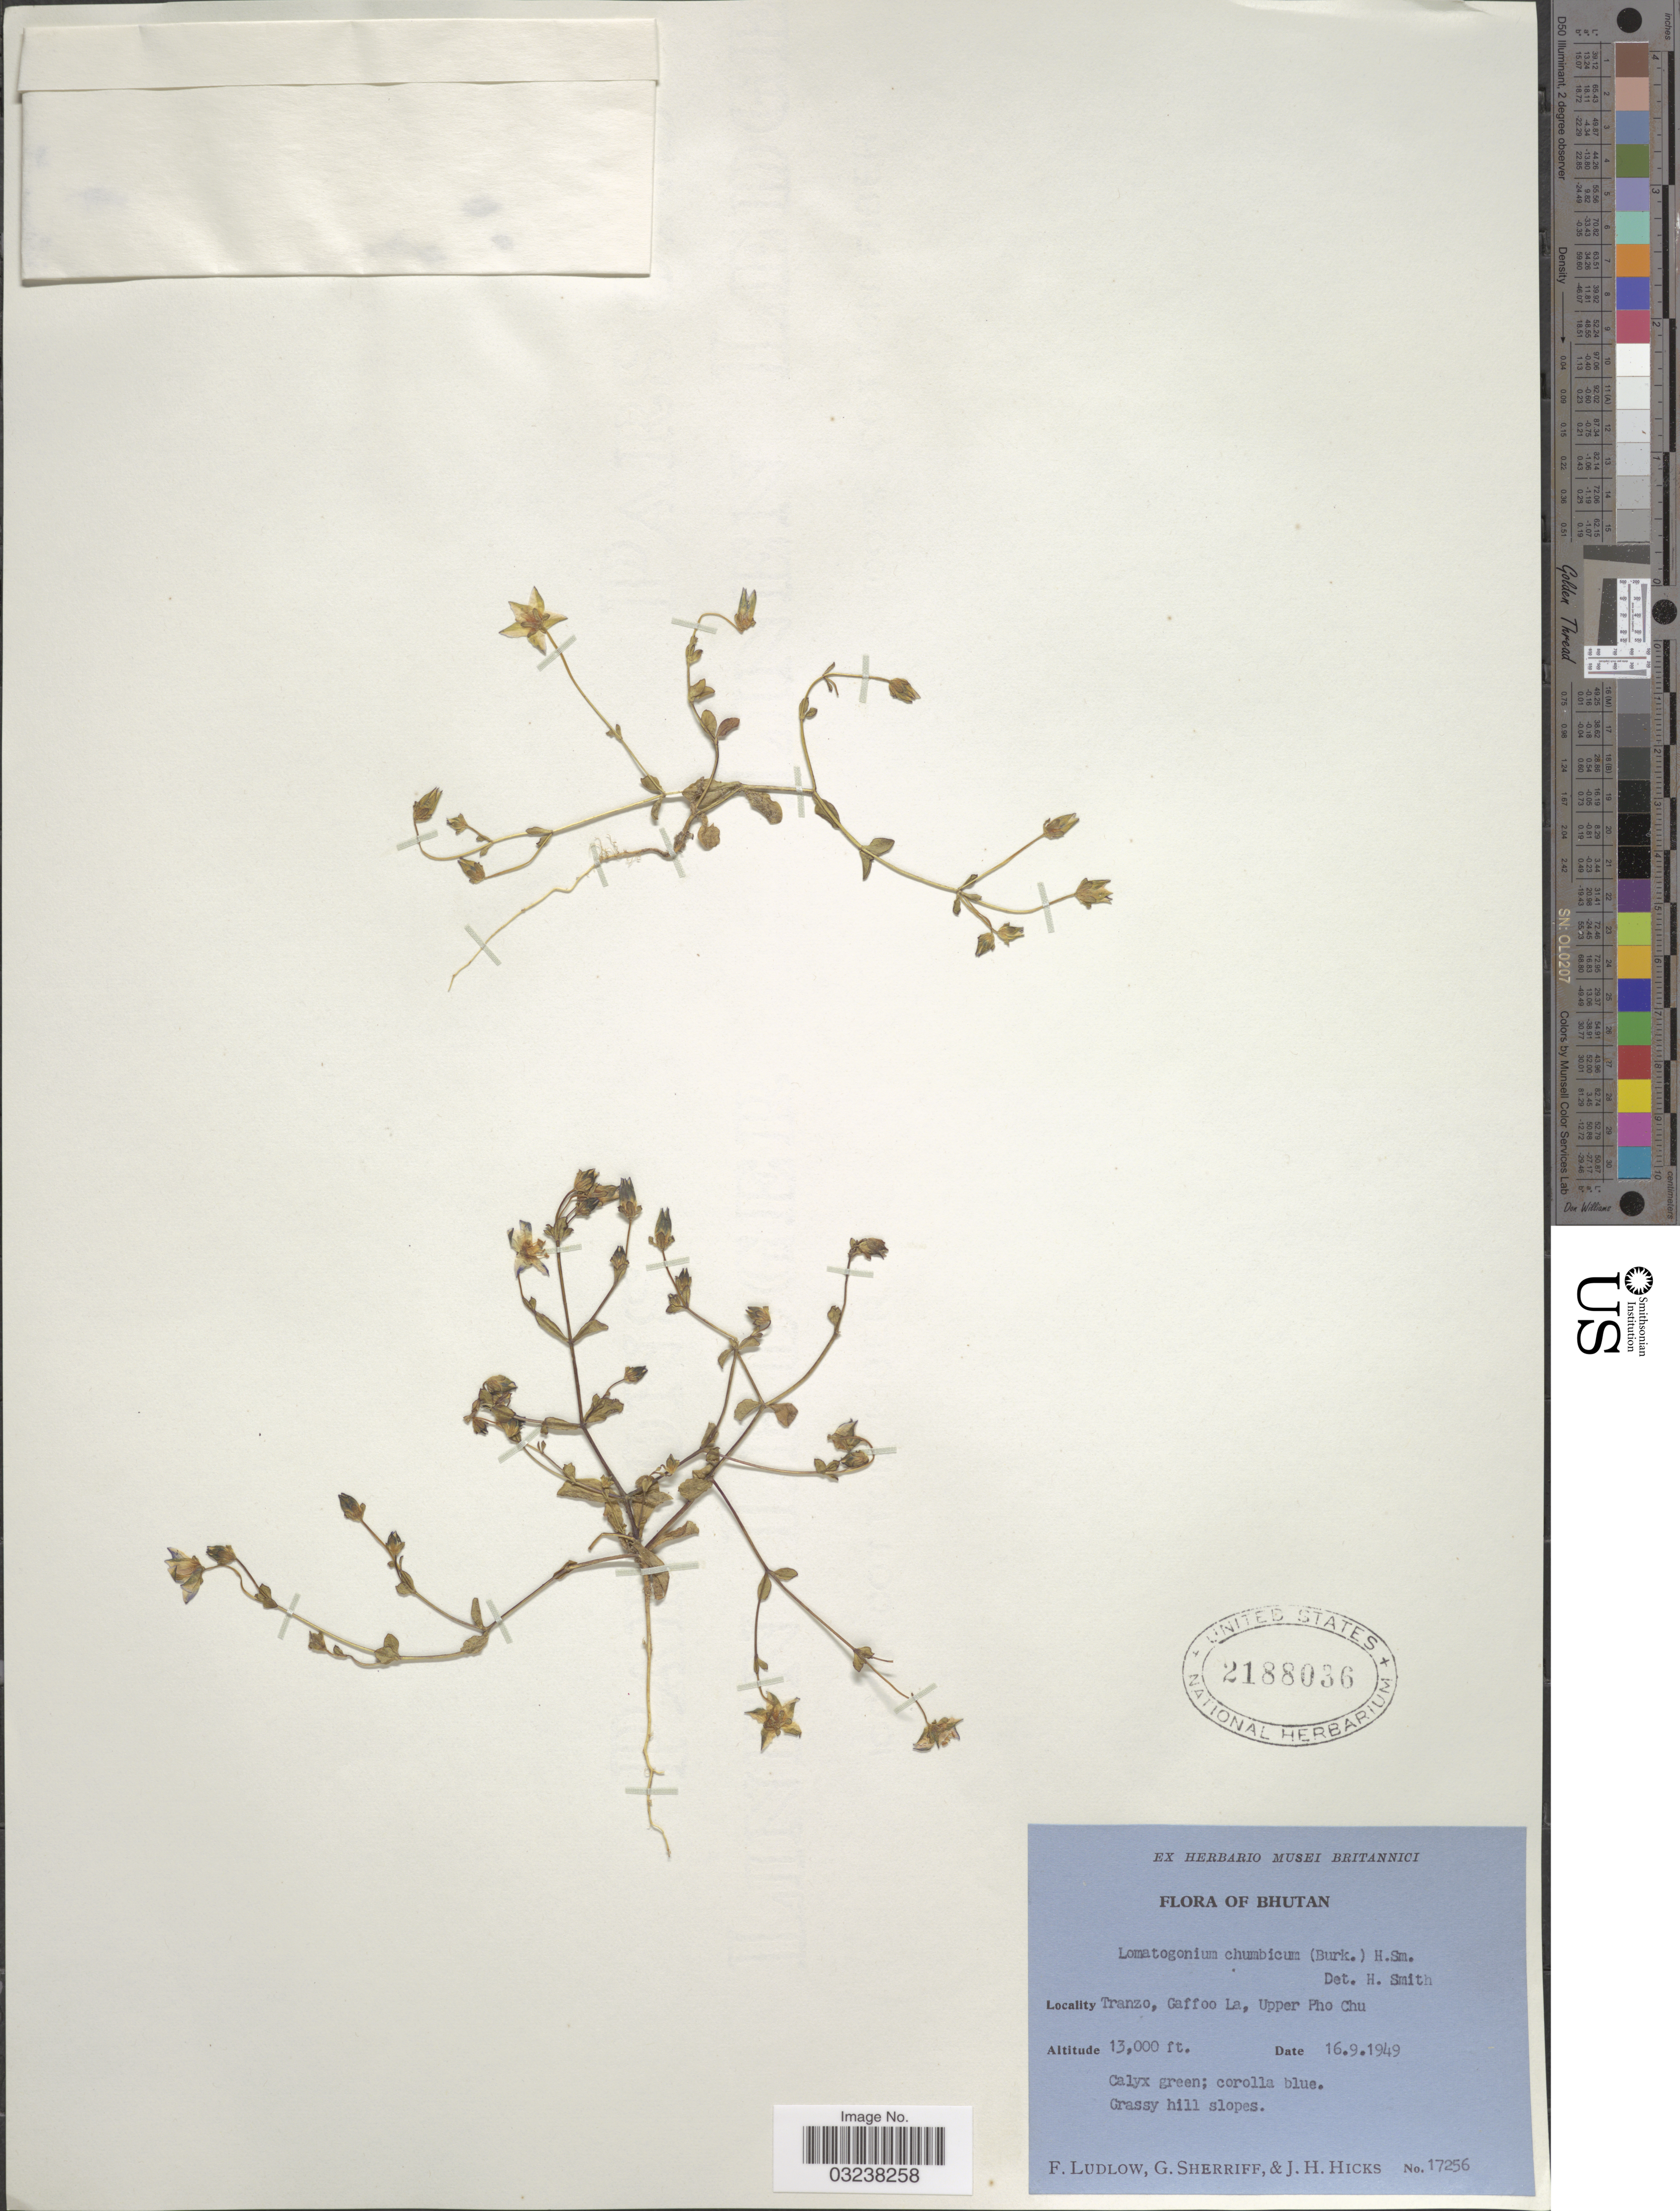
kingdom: Plantae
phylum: Tracheophyta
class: Magnoliopsida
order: Gentianales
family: Gentianaceae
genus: Lomatogonium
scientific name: Lomatogonium chumbicum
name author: (Burkill) Harry Sm.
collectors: F. Ludlow, G. Sherriff & J. H. Hicks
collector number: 17256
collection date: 1949-09-16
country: Bhutan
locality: Tranzo, Gaffoo La, Upper Pho Chu.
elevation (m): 3962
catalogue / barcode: US 2188036